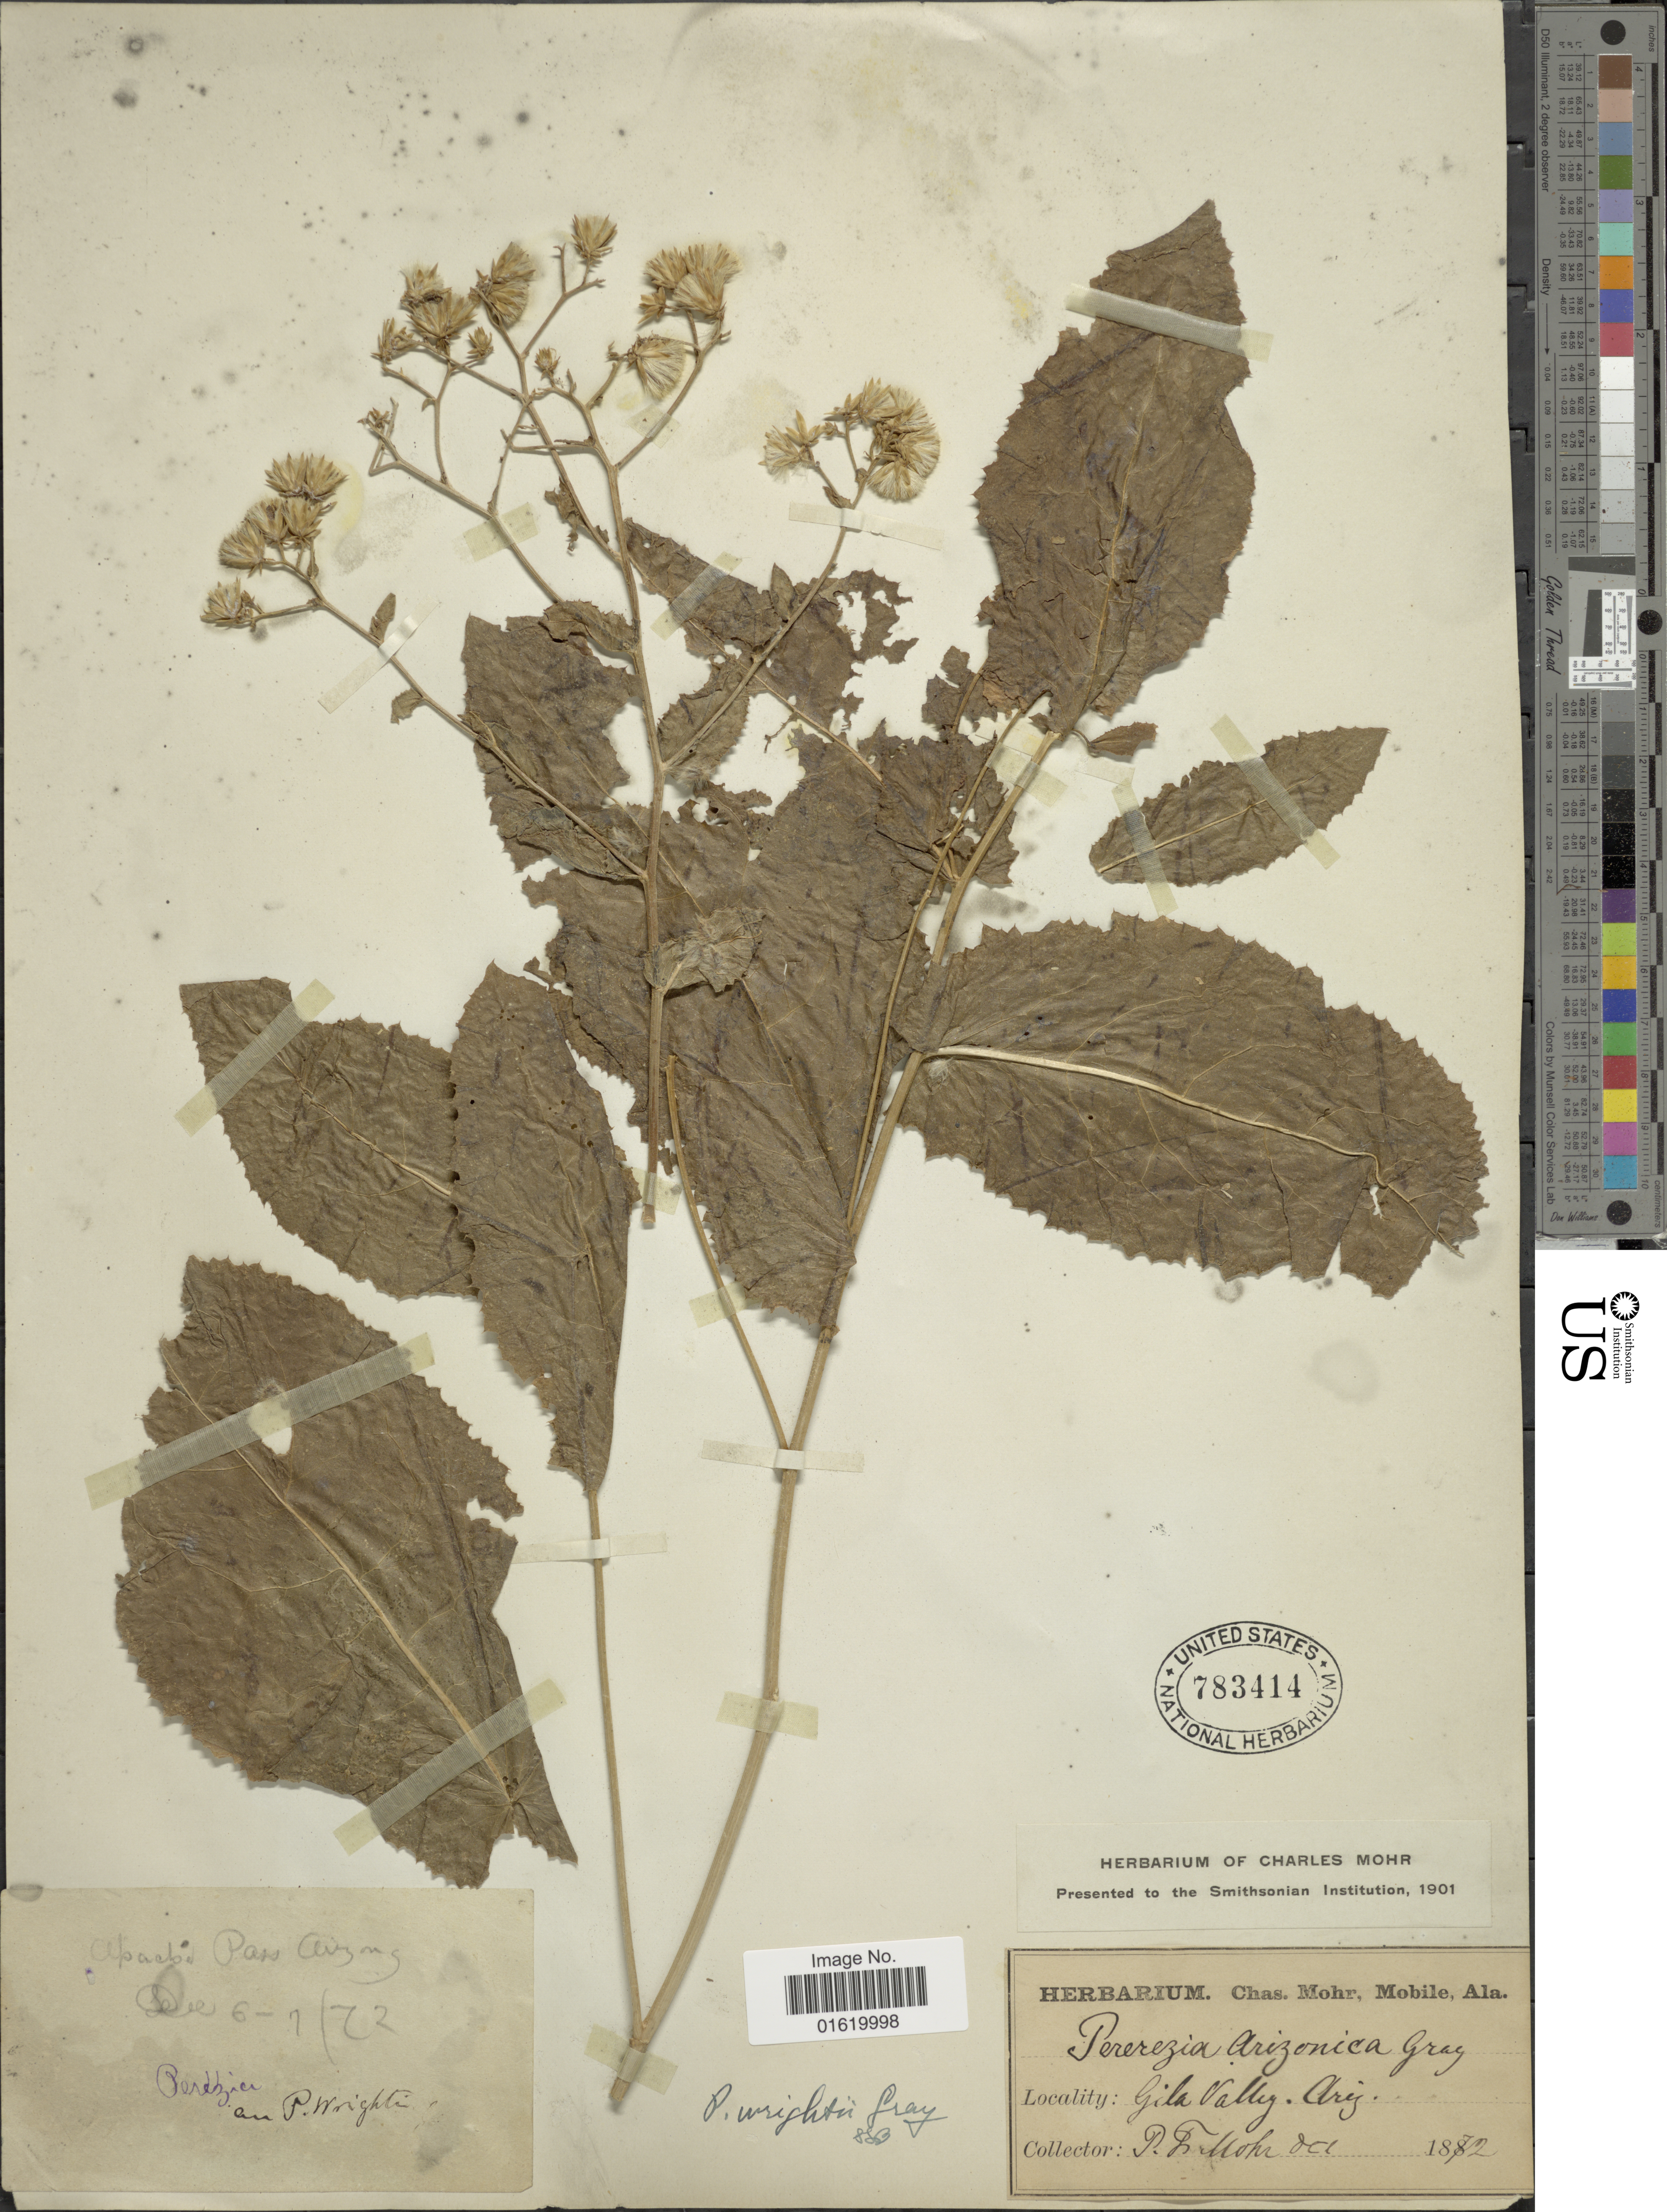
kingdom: Plantae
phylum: Tracheophyta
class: Magnoliopsida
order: Asterales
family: Asteraceae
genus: Acourtia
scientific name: Acourtia wrightii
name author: (A. Gray) Reveal & R.M. King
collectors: P. F. Mohr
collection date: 1872-10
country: United States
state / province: Arizona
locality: Gila Valley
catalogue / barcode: US 783414